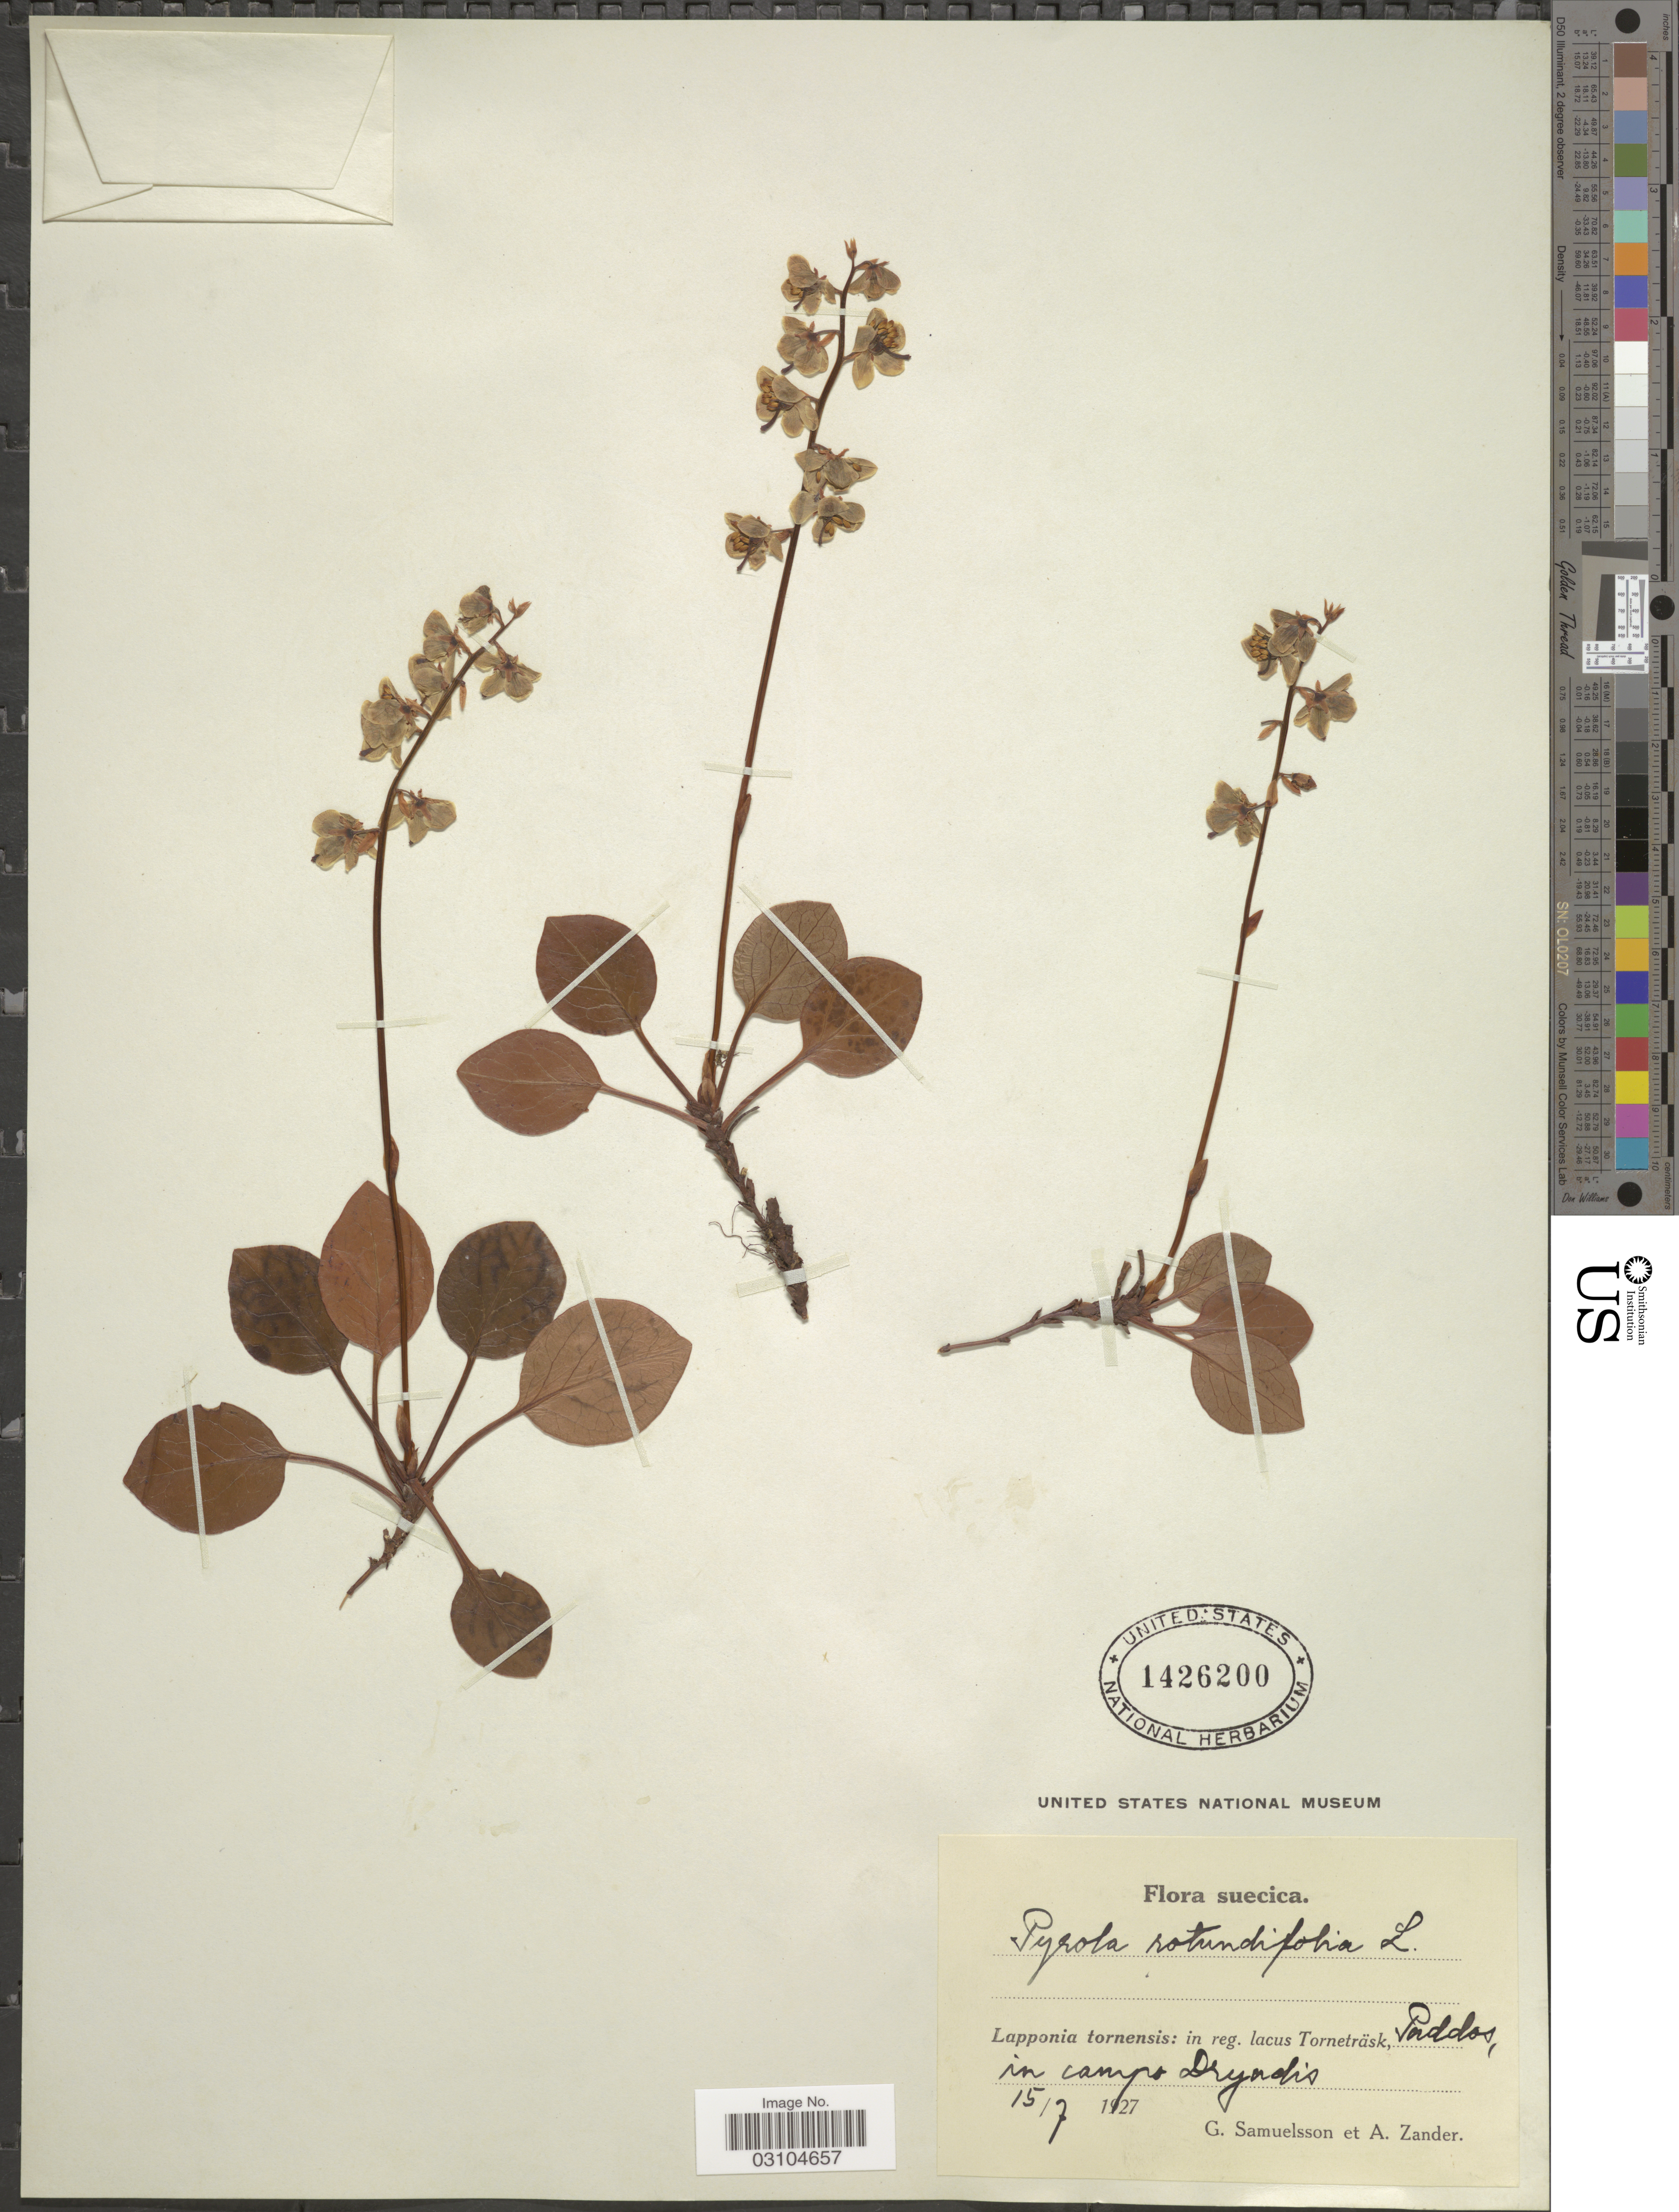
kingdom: Plantae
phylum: Tracheophyta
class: Magnoliopsida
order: Ericales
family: Ericaceae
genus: Pyrola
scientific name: Pyrola rotundifolia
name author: L.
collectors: G. Samuelsson & A. Zander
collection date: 1927-07-15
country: Sweden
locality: Suecica. Lapponia tornensis: in reg. lacus Torneträsk, Paddos, in campo Dryadis.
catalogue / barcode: US 1426200